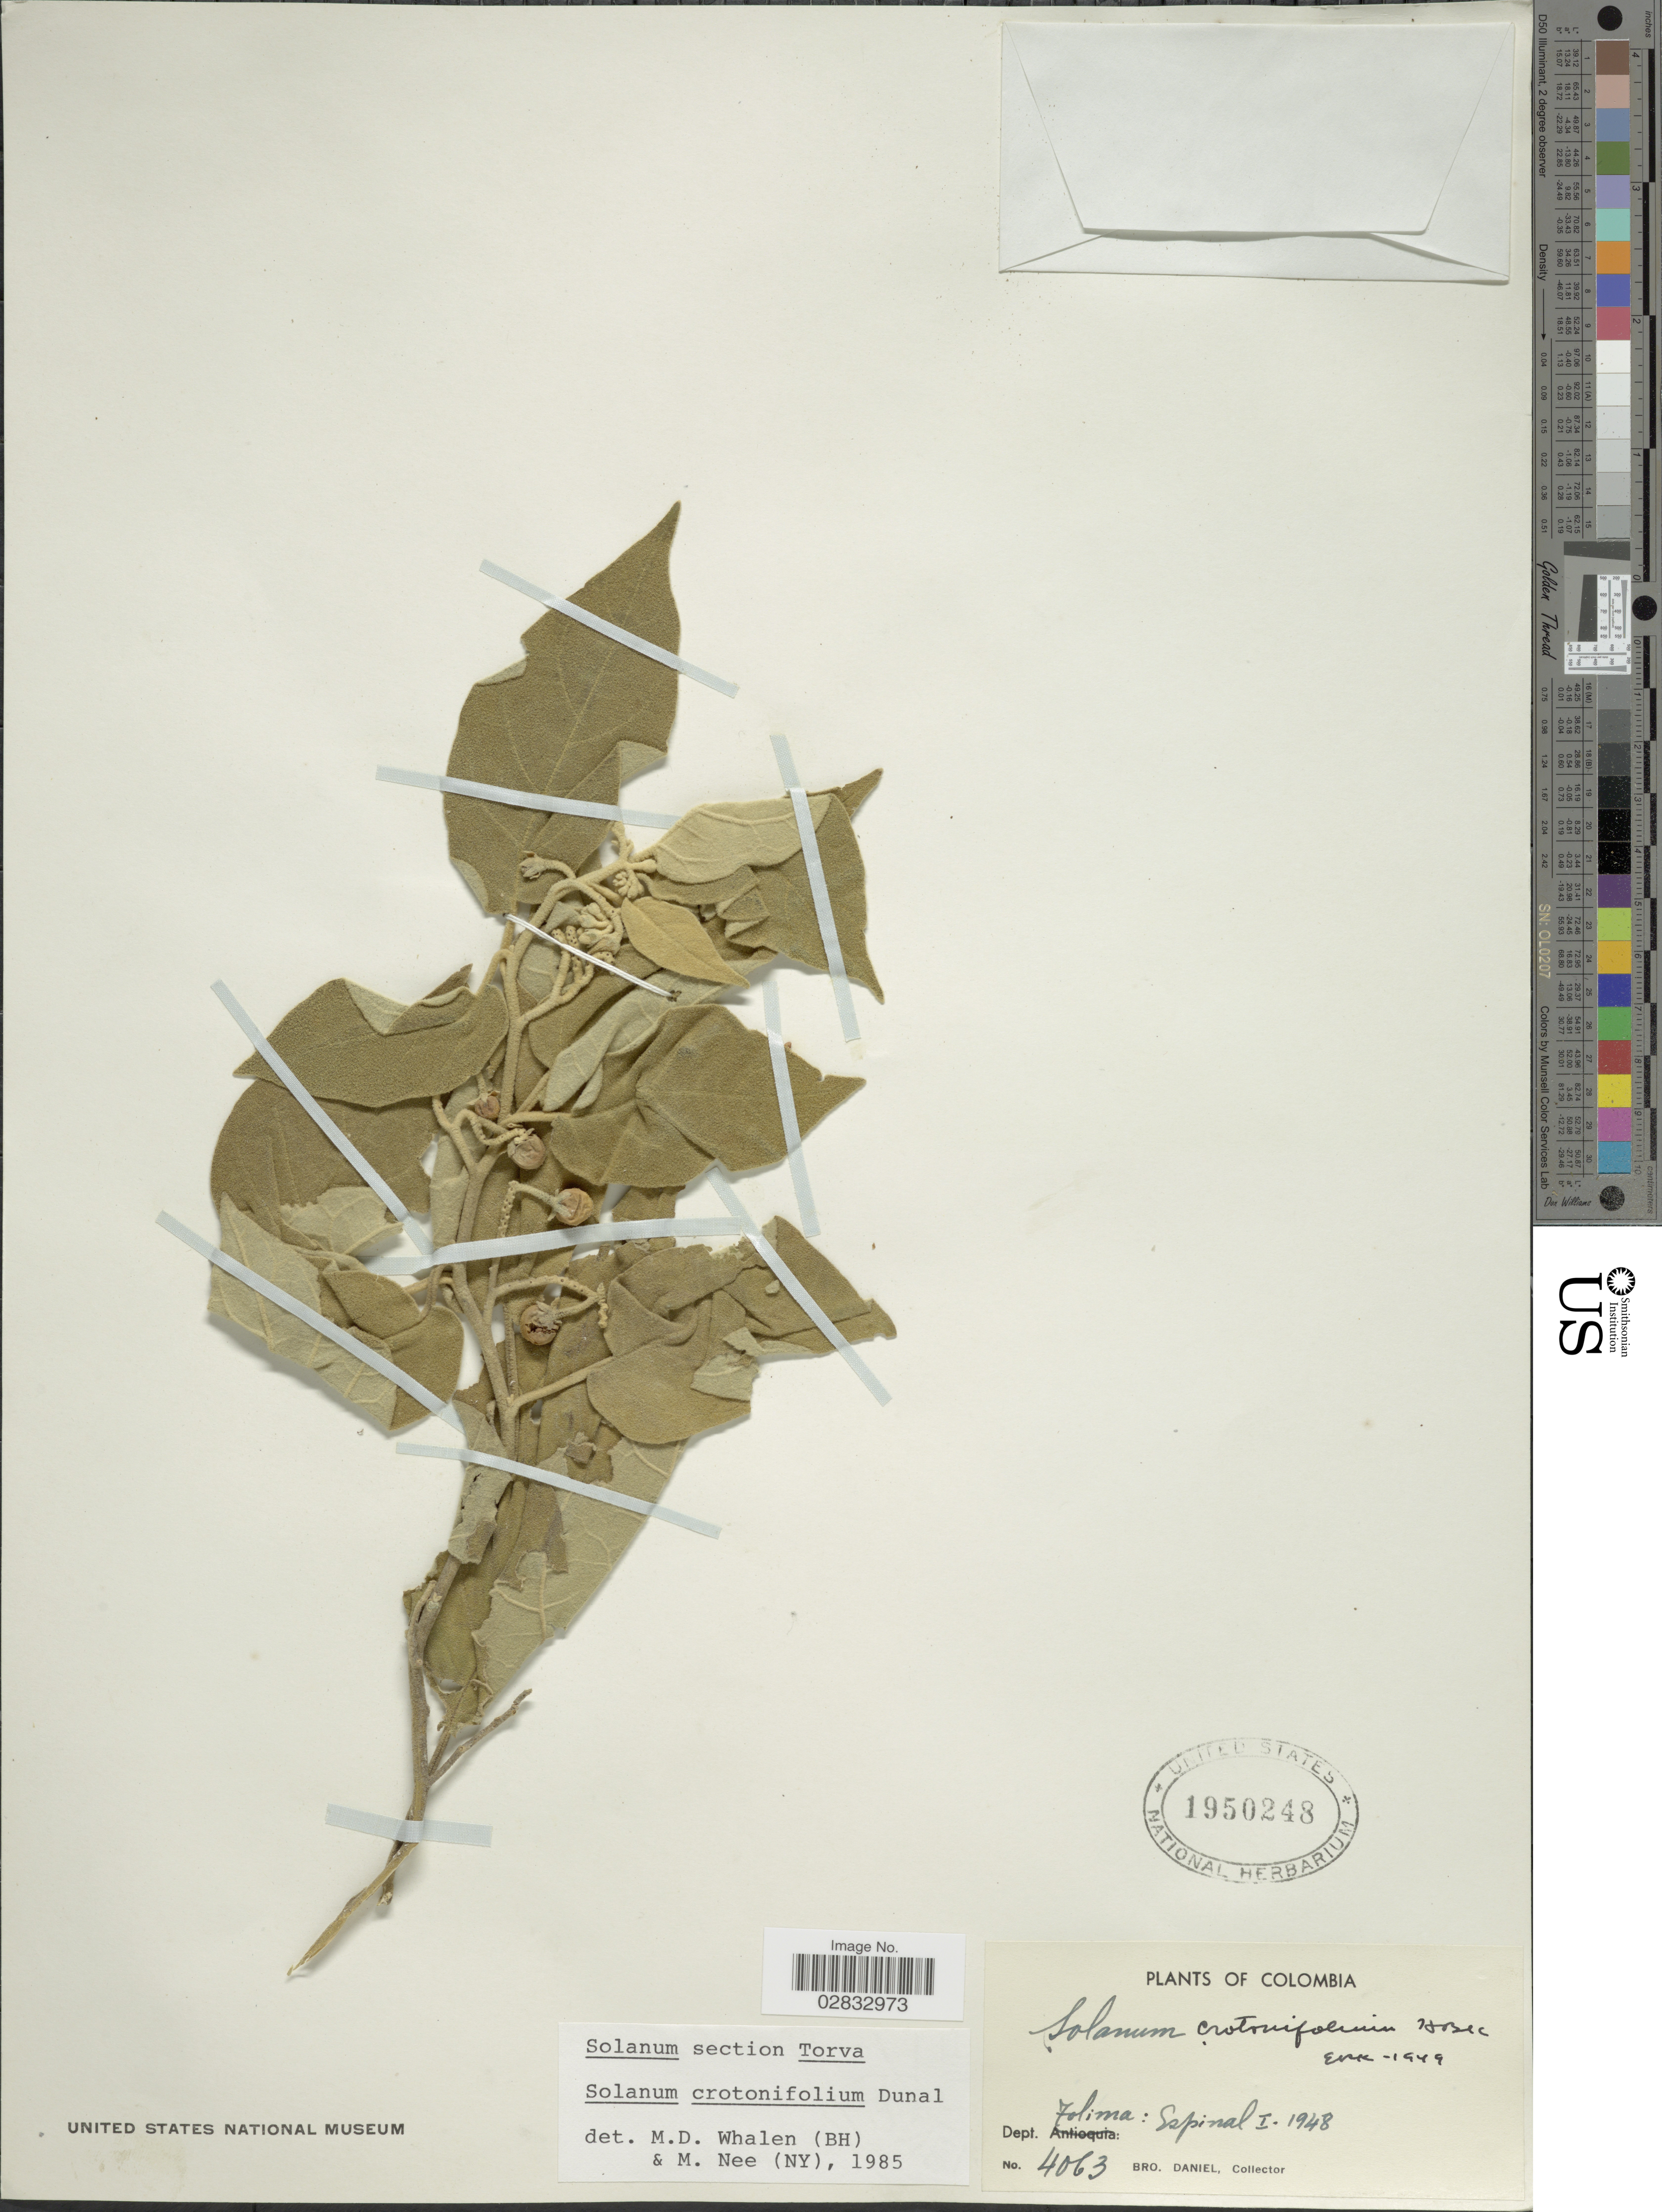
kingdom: Plantae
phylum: Tracheophyta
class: Magnoliopsida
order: Solanales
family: Solanaceae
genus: Solanum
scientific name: Solanum crotonifolium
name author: Dunal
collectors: Bro. Daniel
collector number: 4063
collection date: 1948-01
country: Colombia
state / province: Tolima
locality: Dept. Tolima: Espinal.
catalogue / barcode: US 1950248